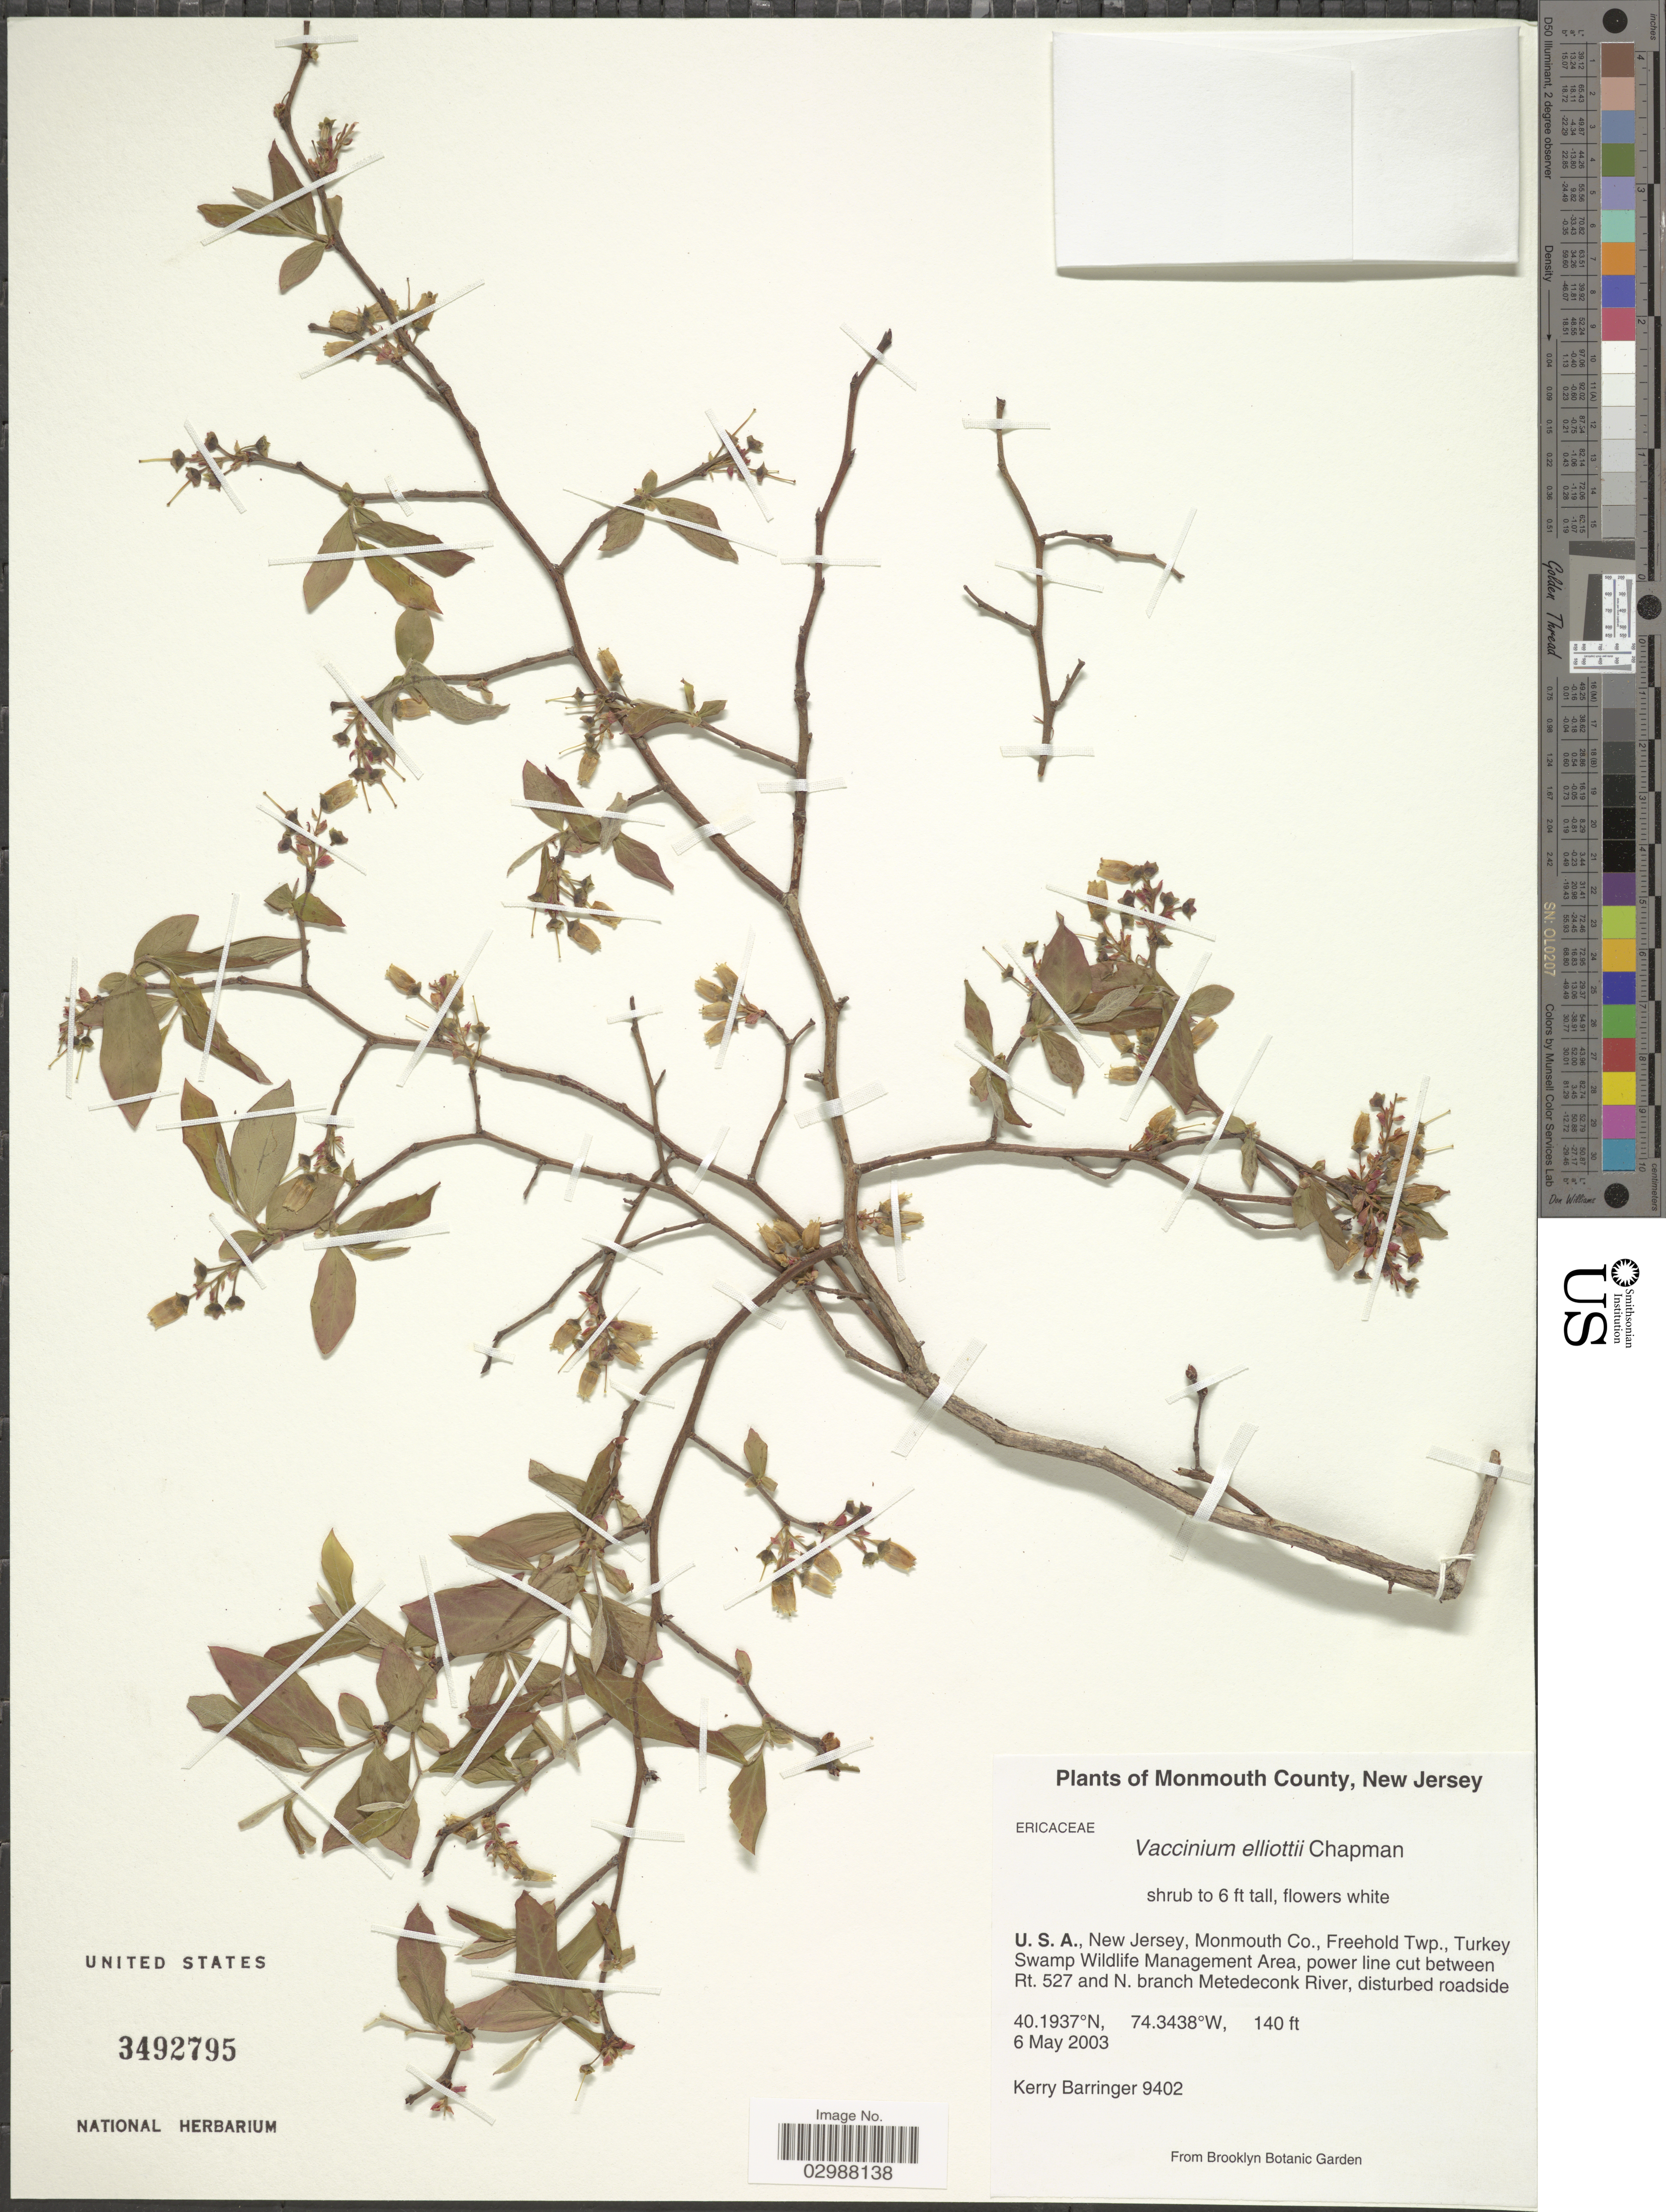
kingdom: Plantae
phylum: Tracheophyta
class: Magnoliopsida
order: Ericales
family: Ericaceae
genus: Vaccinium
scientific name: Vaccinium elliottii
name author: Chapm.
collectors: K. A. Barringer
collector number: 9402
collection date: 2003-05-06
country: United States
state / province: New Jersey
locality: Monmouth Co., Freehold Twp., Turkey Swamp Wildlife Management Area, power line cut between Rt. 527 and N. branch Metedeconk River.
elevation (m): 43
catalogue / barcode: US 3492795